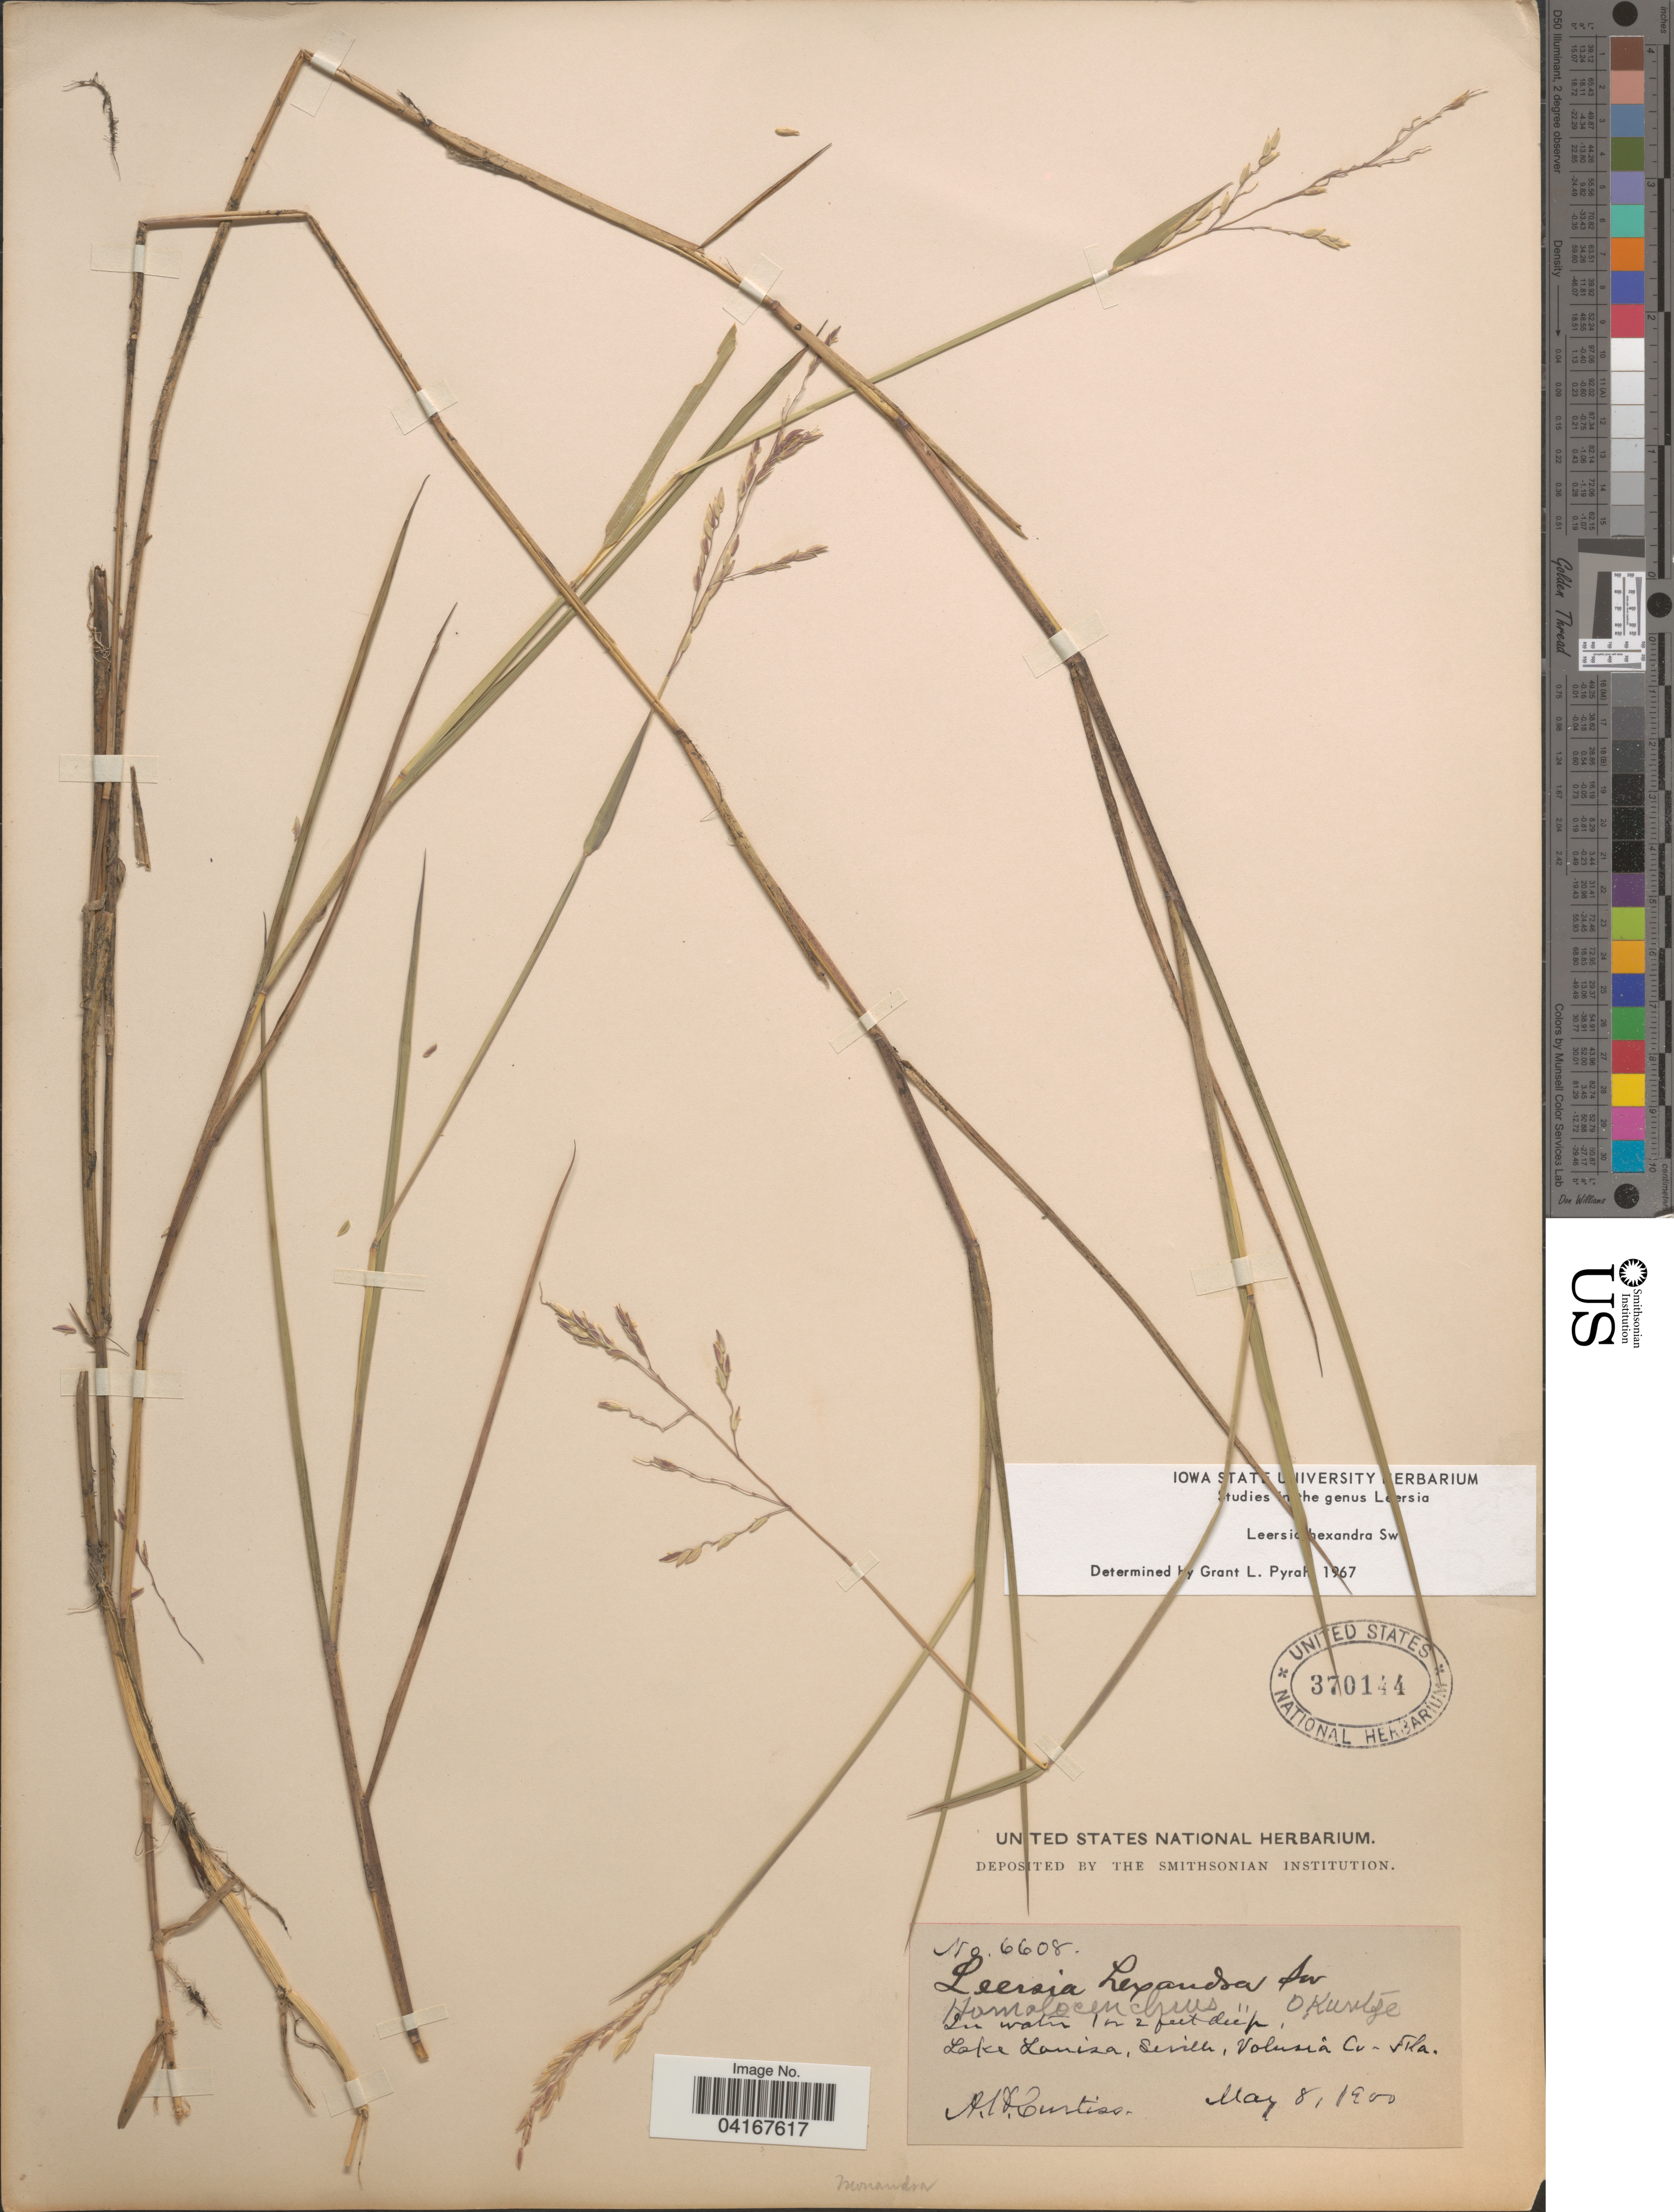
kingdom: Plantae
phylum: Tracheophyta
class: Liliopsida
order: Poales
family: Poaceae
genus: Leersia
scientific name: Leersia hexandra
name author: Sw.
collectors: A. H. Curtiss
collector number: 6608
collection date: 1900-05-08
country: United States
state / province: Florida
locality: Lake Lanisa, Seville, Volusia Co.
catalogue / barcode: US 370144